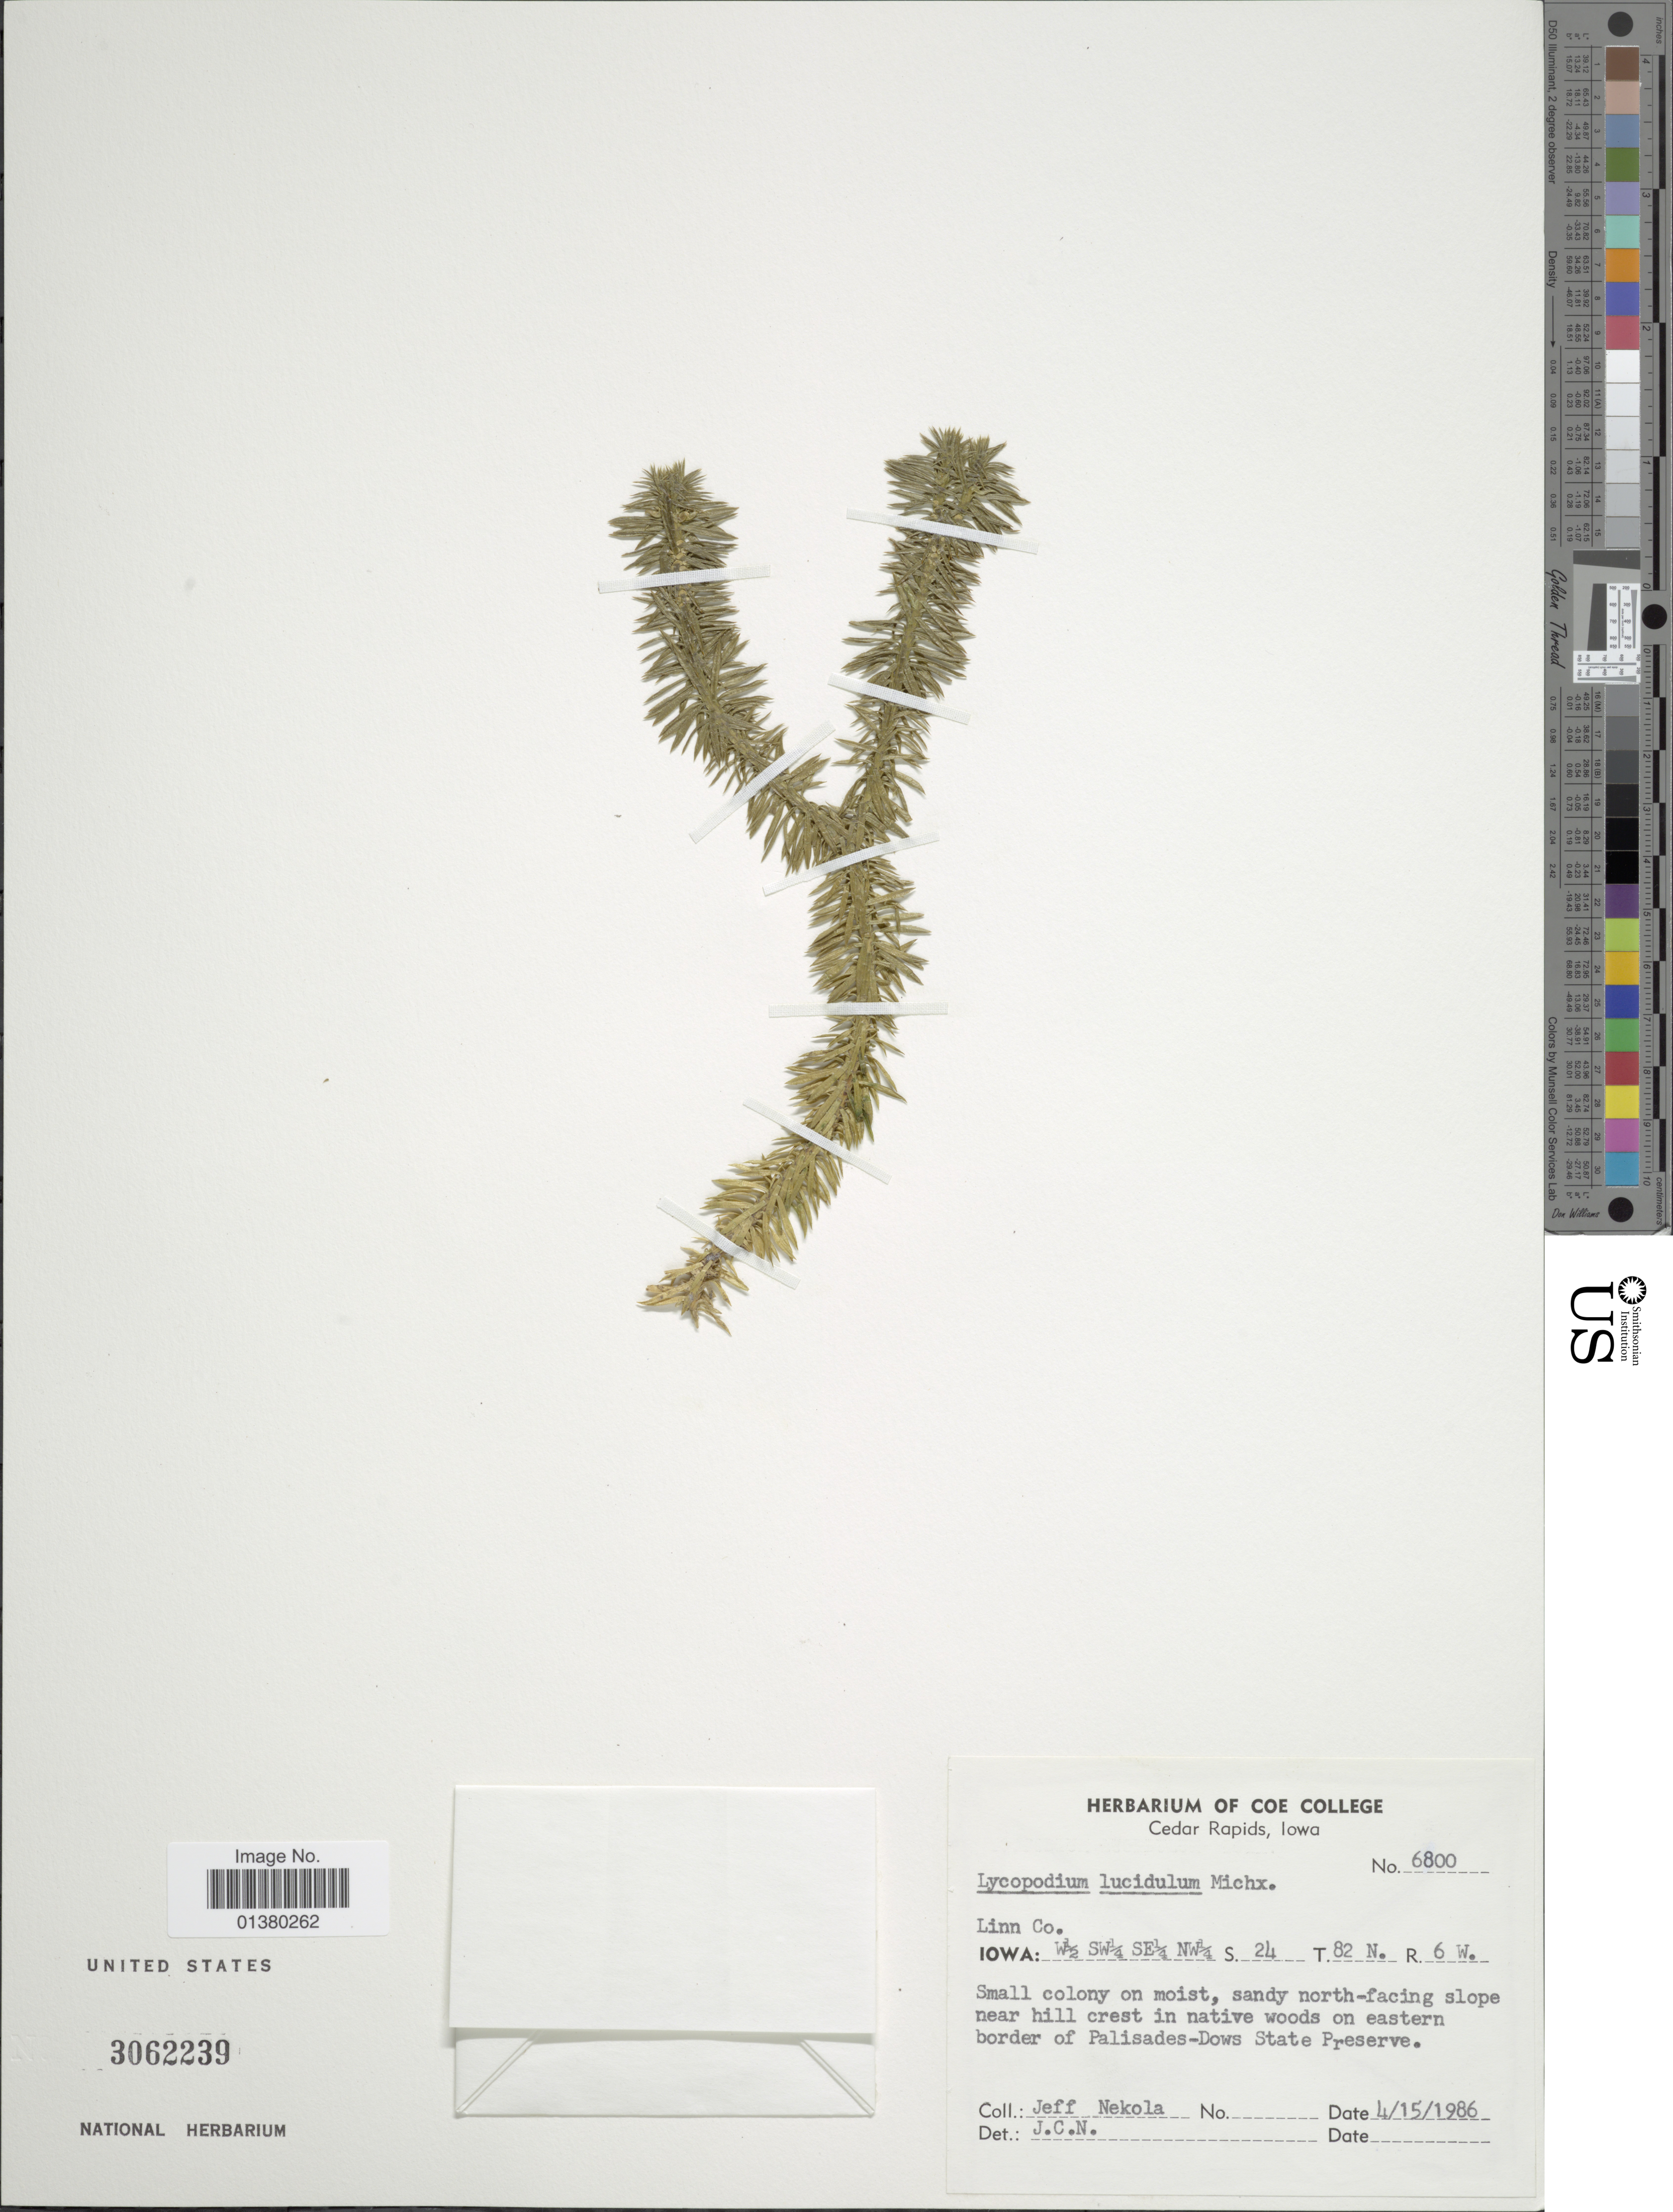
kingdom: Plantae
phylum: Tracheophyta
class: Lycopodiopsida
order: Lycopodiales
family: Lycopodiaceae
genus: Huperzia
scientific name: Huperzia lucidula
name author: (Michx.) Trevis.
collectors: J. Nekola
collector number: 6800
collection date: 1986-04-15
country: United States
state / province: Iowa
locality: Cedar Rapids, Linn Co, W½ SW¼ SE¼ NW¼ S24, T82N, R6W, Small colony on moist, sandy nporth-facing slope near hill crest in native woods on eastern border of Palisades-Dows State Preserve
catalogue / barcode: US 3062239